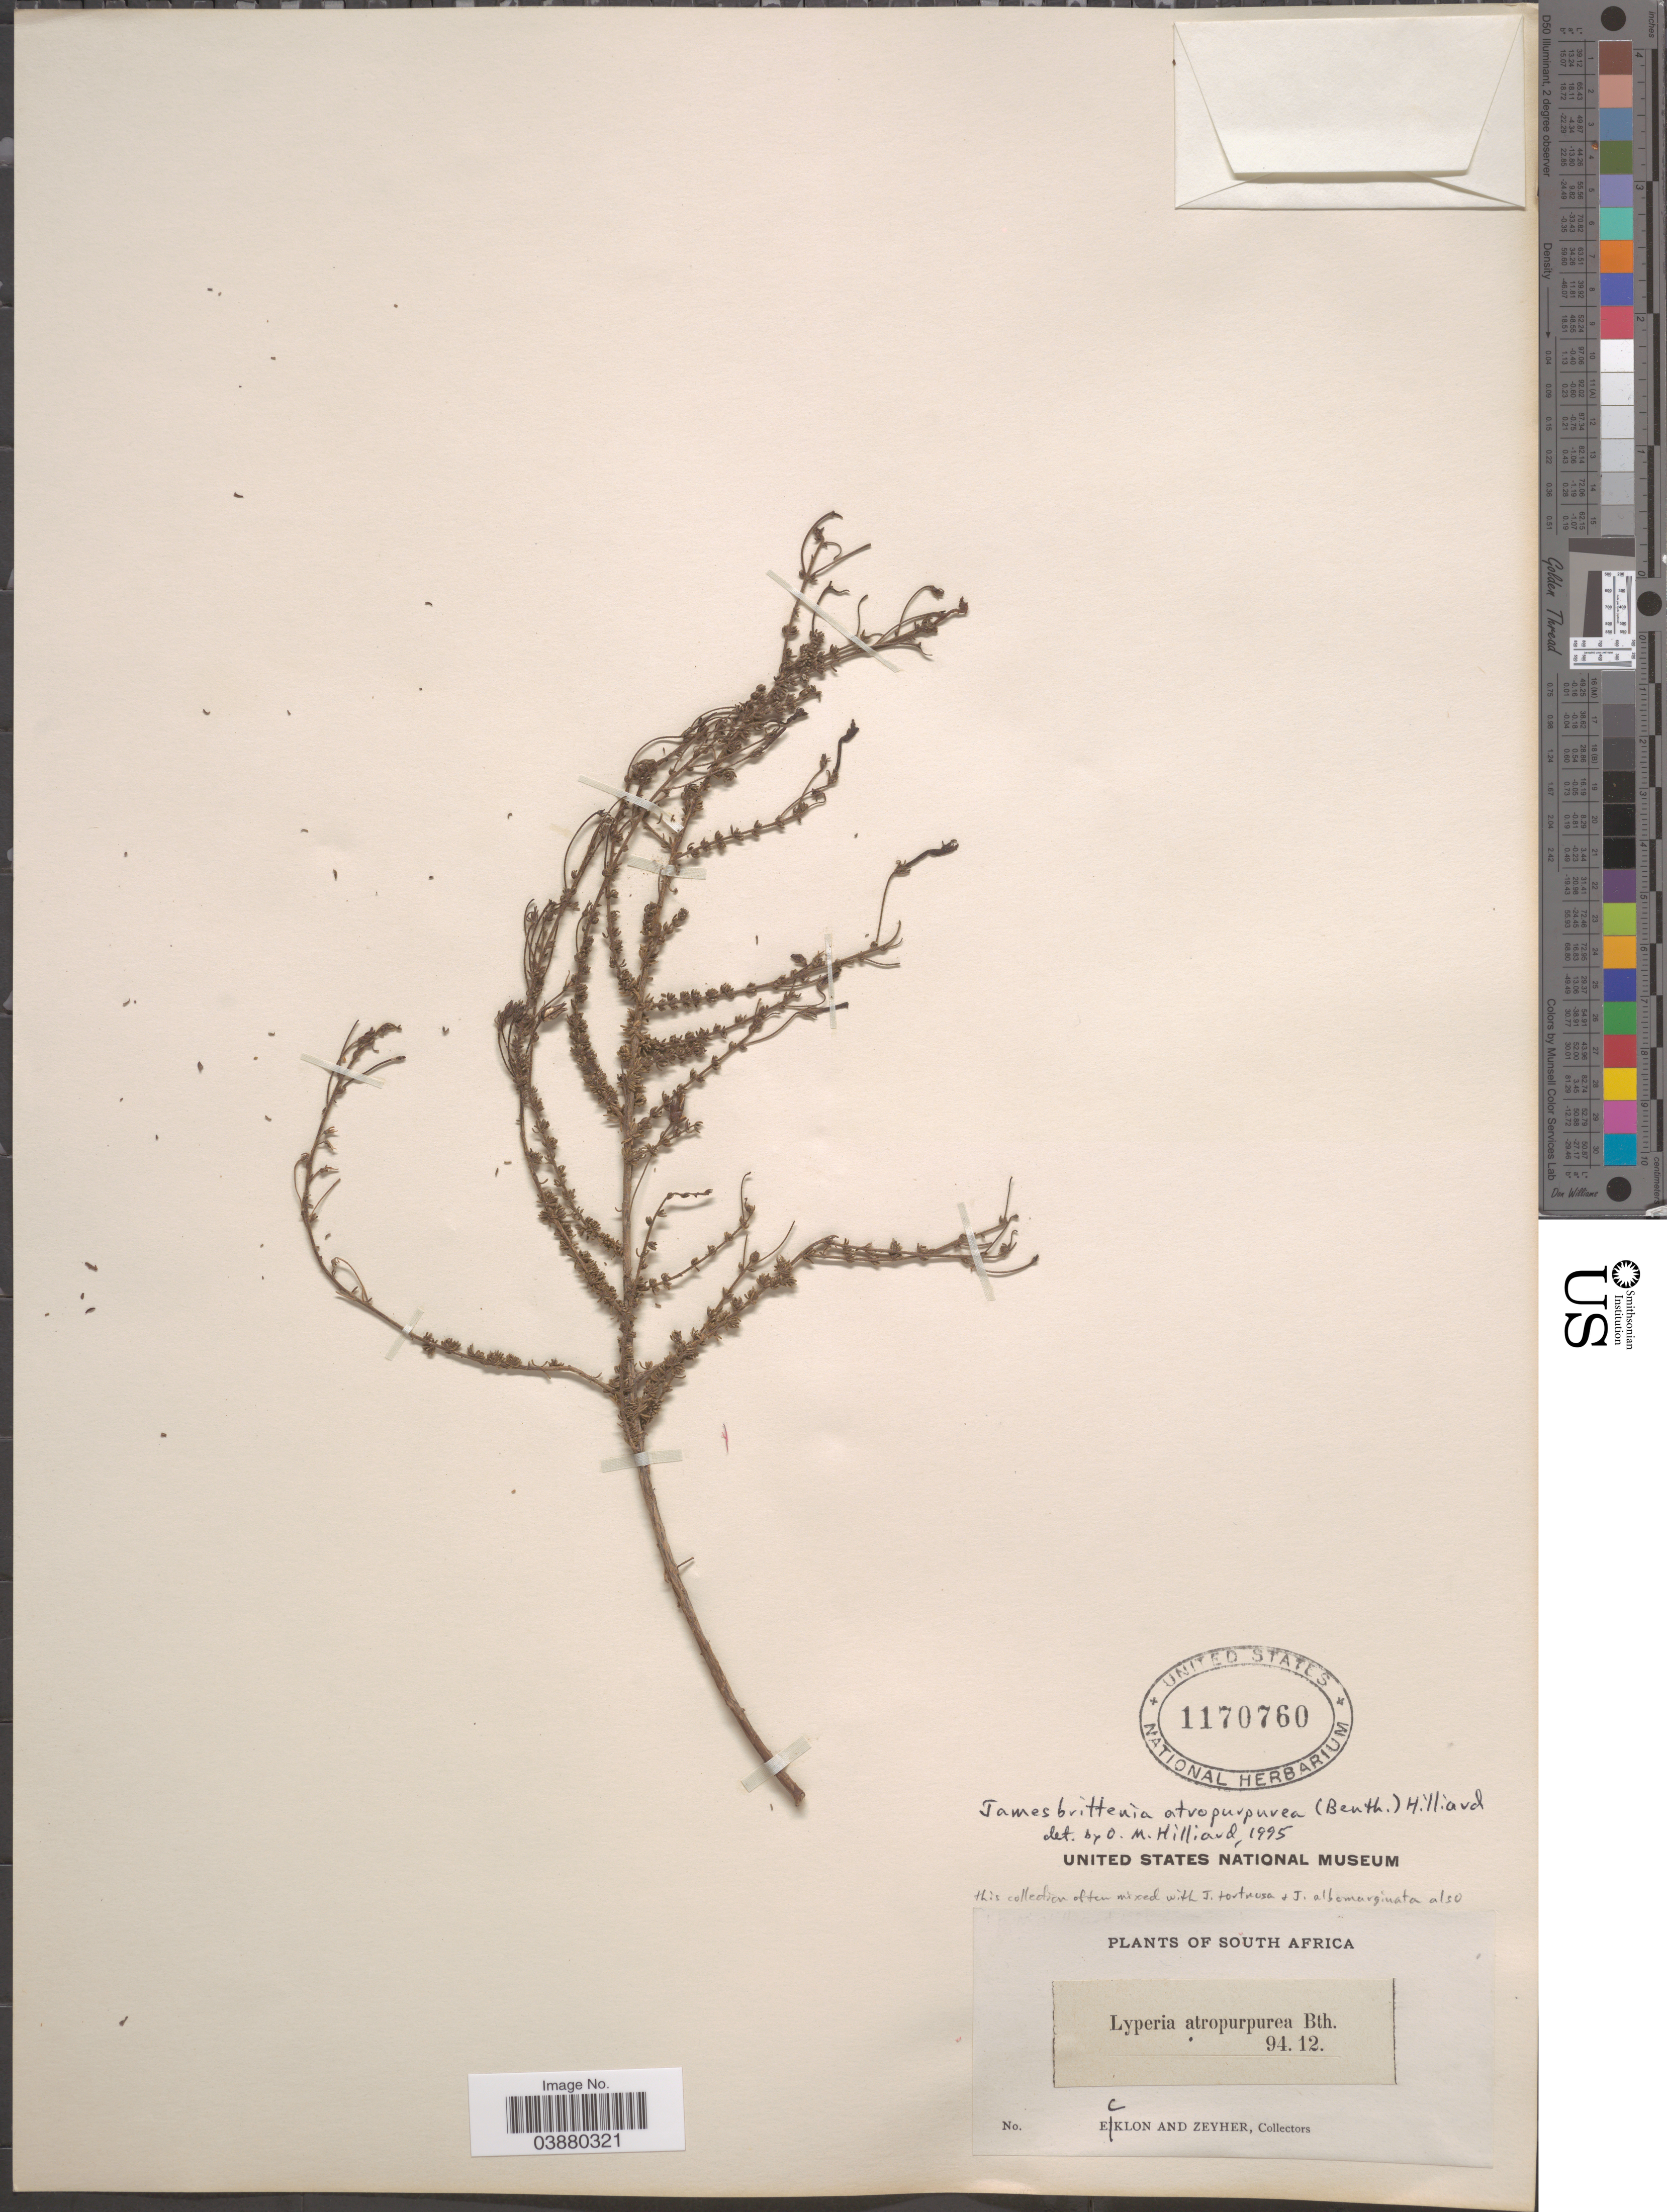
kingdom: Plantae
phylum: Tracheophyta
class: Magnoliopsida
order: Lamiales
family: Scrophulariaceae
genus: Jamesbrittenia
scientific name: Jamesbrittenia atropurpurea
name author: (Benth.) Hilliard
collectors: -. Ecklon & -. Zeyher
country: South Africa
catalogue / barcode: US 1170760